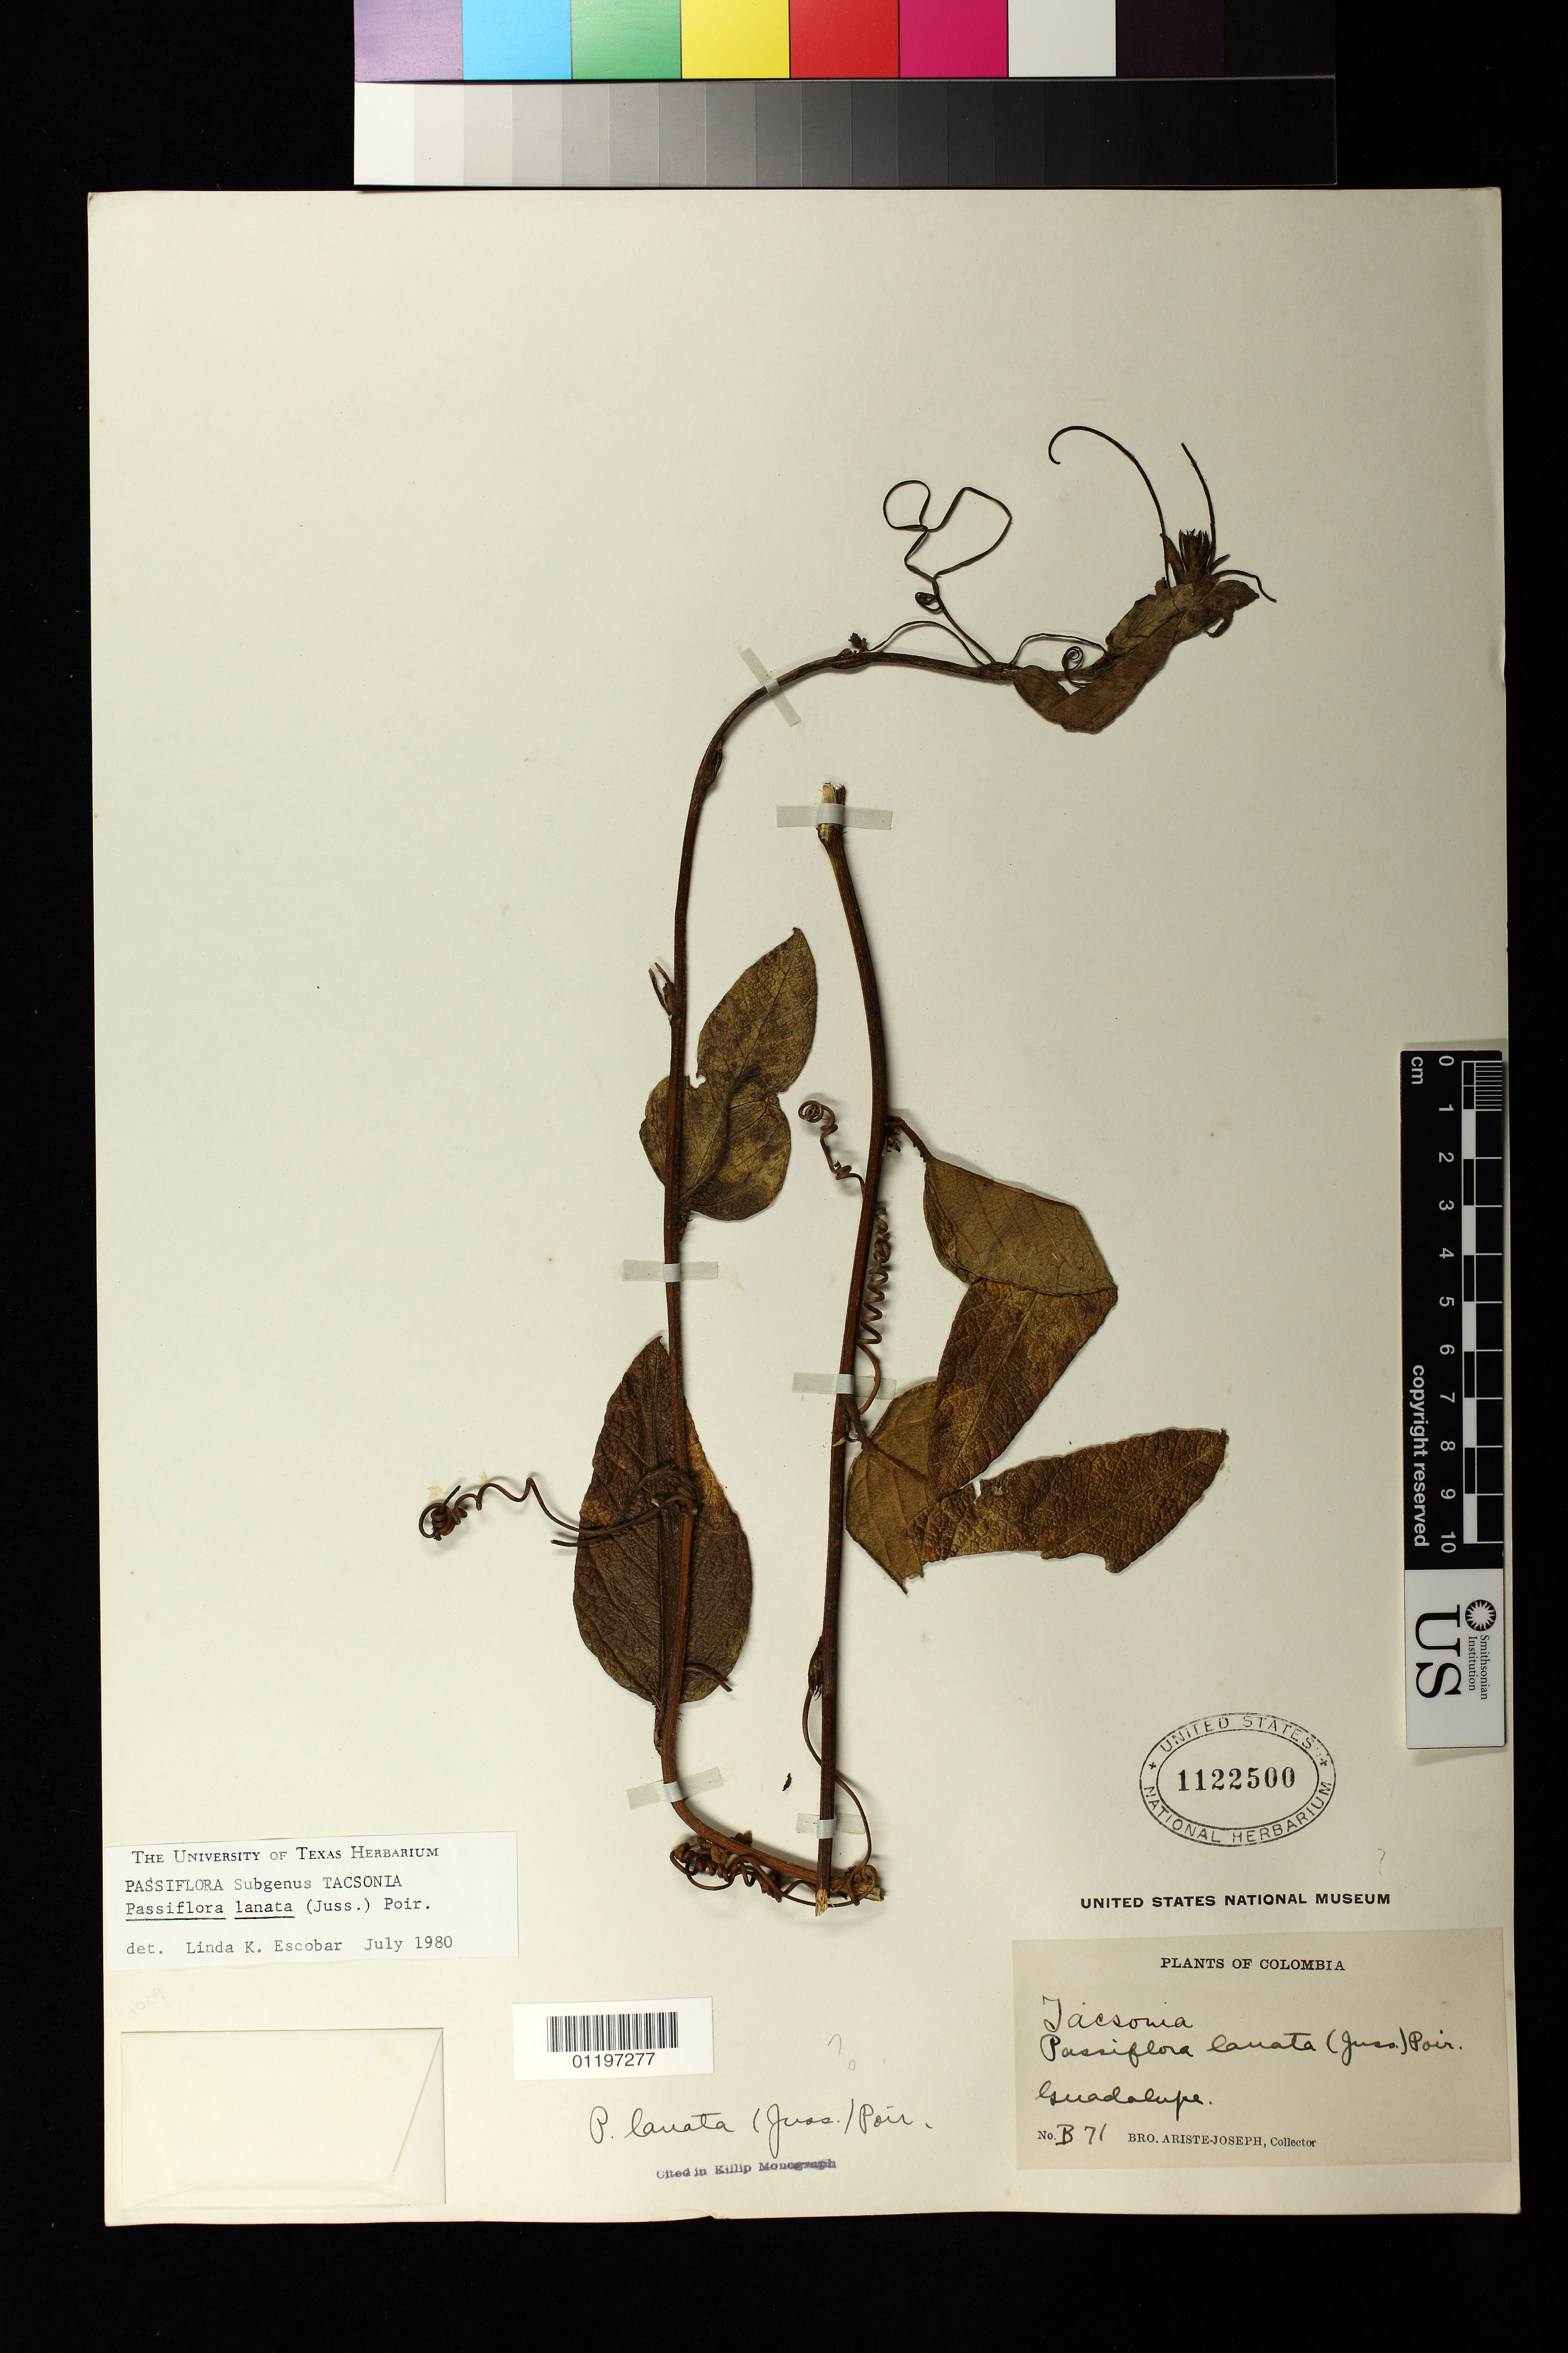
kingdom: Plantae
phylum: Tracheophyta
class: Magnoliopsida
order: Malpighiales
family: Passifloraceae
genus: Passiflora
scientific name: Passiflora lanata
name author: (Juss.) Poir.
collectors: Bro. Ariste-Joseph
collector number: B 71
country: Colombia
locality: Guadalupe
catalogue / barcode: US 1122500